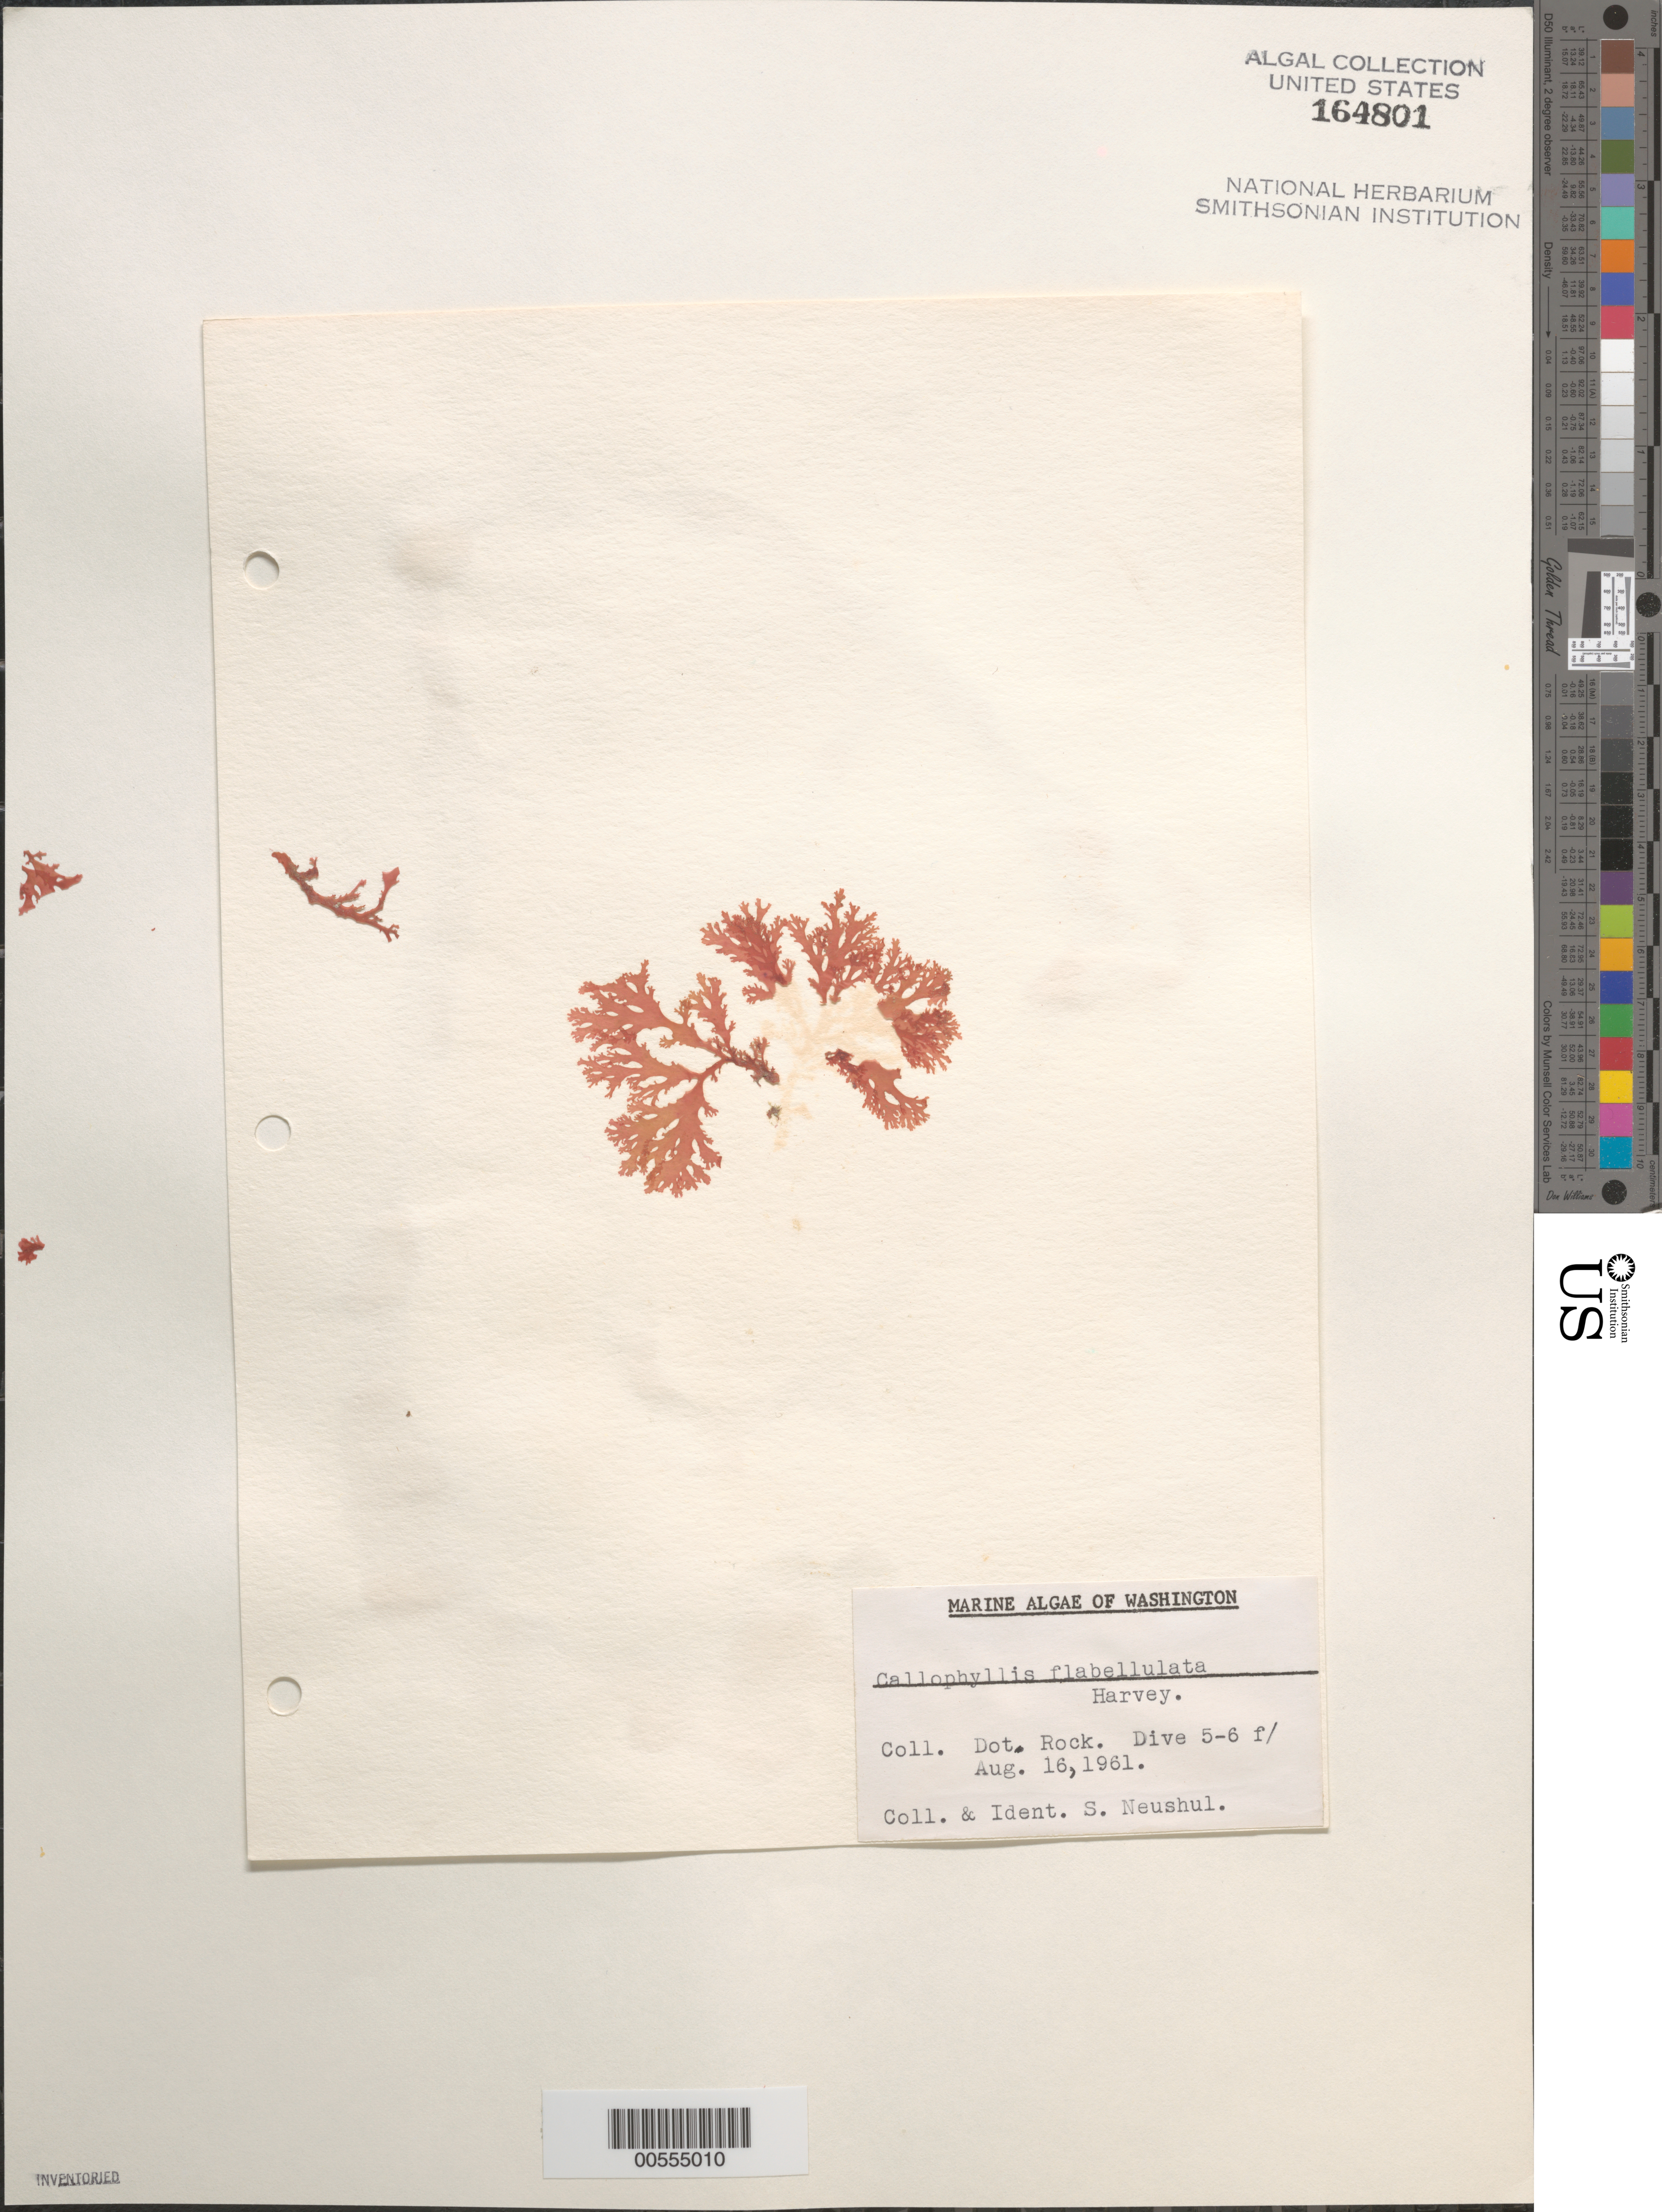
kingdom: Plantae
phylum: Rhodophyta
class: Florideophyceae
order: Gigartinales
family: Kallymeniaceae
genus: Callophyllis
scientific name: Callophyllis flabellulata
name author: Harv.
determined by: Neushul, S.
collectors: S. Neushul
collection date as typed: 16 Aug 1961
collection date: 1961-08-16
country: United States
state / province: Washington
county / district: San Juan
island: San Juan Islands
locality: Dot Rock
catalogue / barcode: US 164801